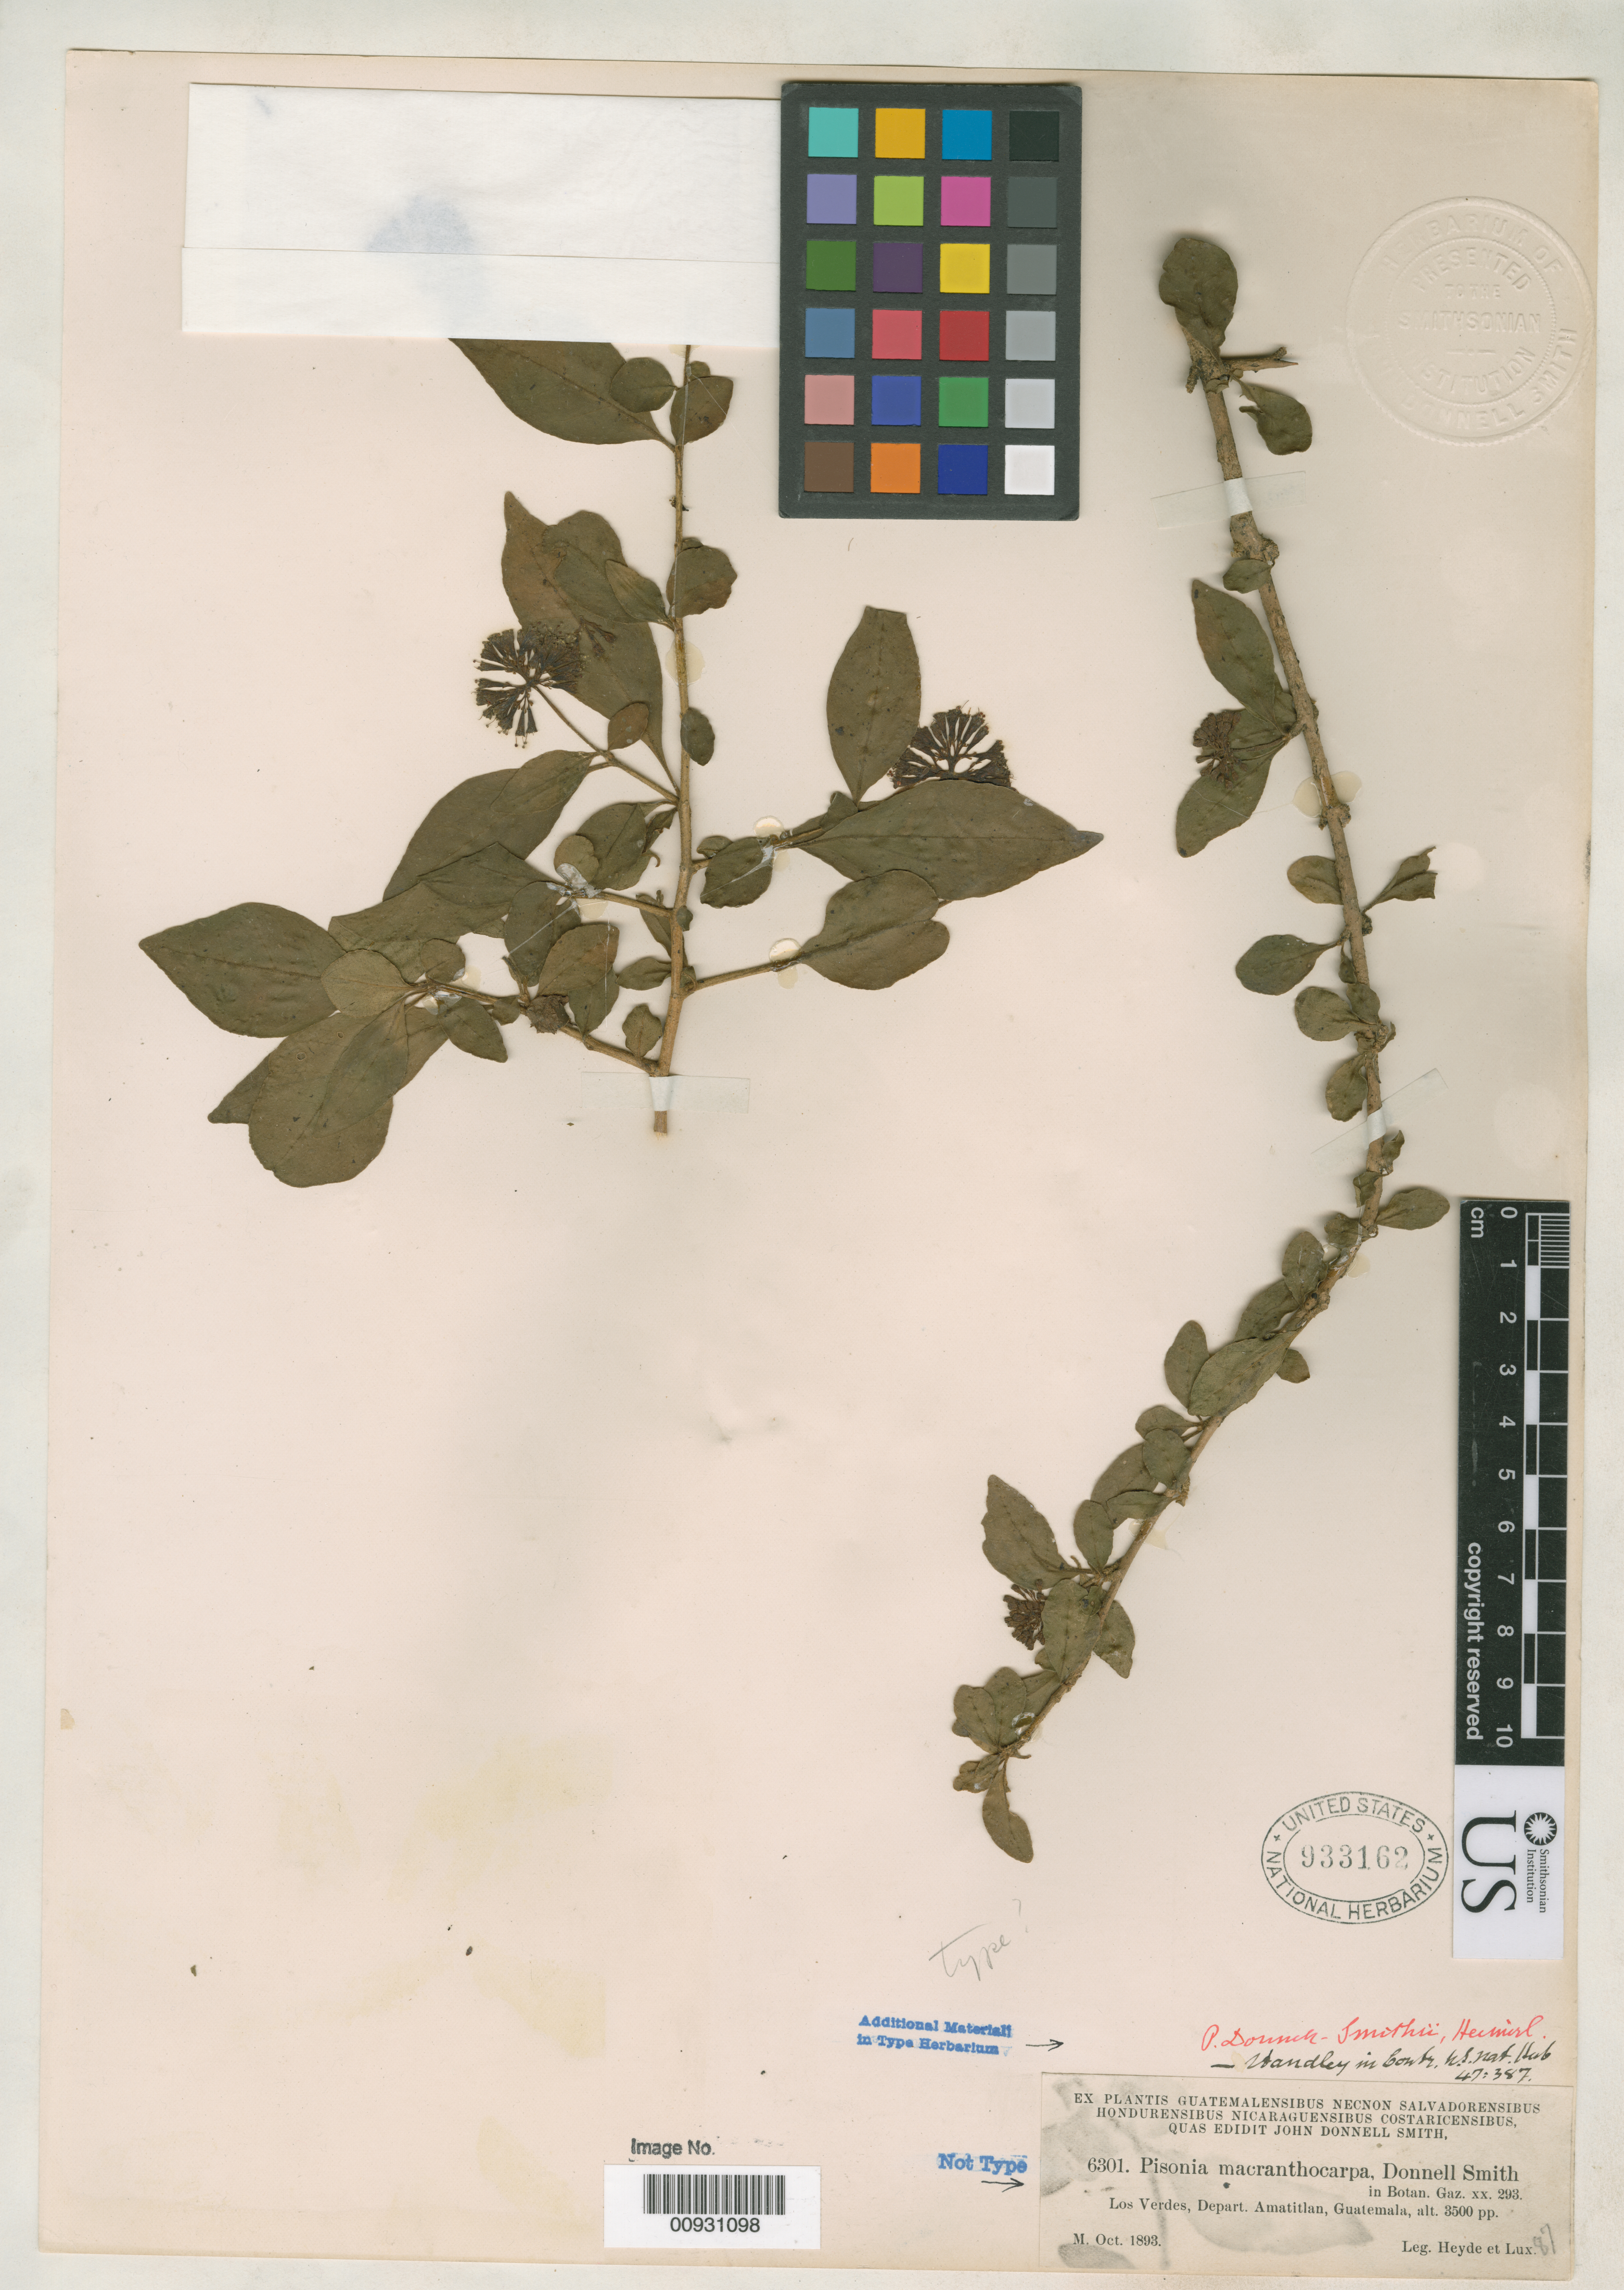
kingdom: Plantae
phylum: Tracheophyta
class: Magnoliopsida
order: Caryophyllales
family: Nyctaginaceae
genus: Pisonia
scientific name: Pisonia donnellsmithii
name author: Heimerl in Standl.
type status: Isotype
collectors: E. T. Heyde & E. Lux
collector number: J.D.S. 6301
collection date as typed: Oct 1893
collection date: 1893-10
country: Guatemala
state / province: Guatemala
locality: Los Verdes, Amatitlan.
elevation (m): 1067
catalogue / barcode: US 933162